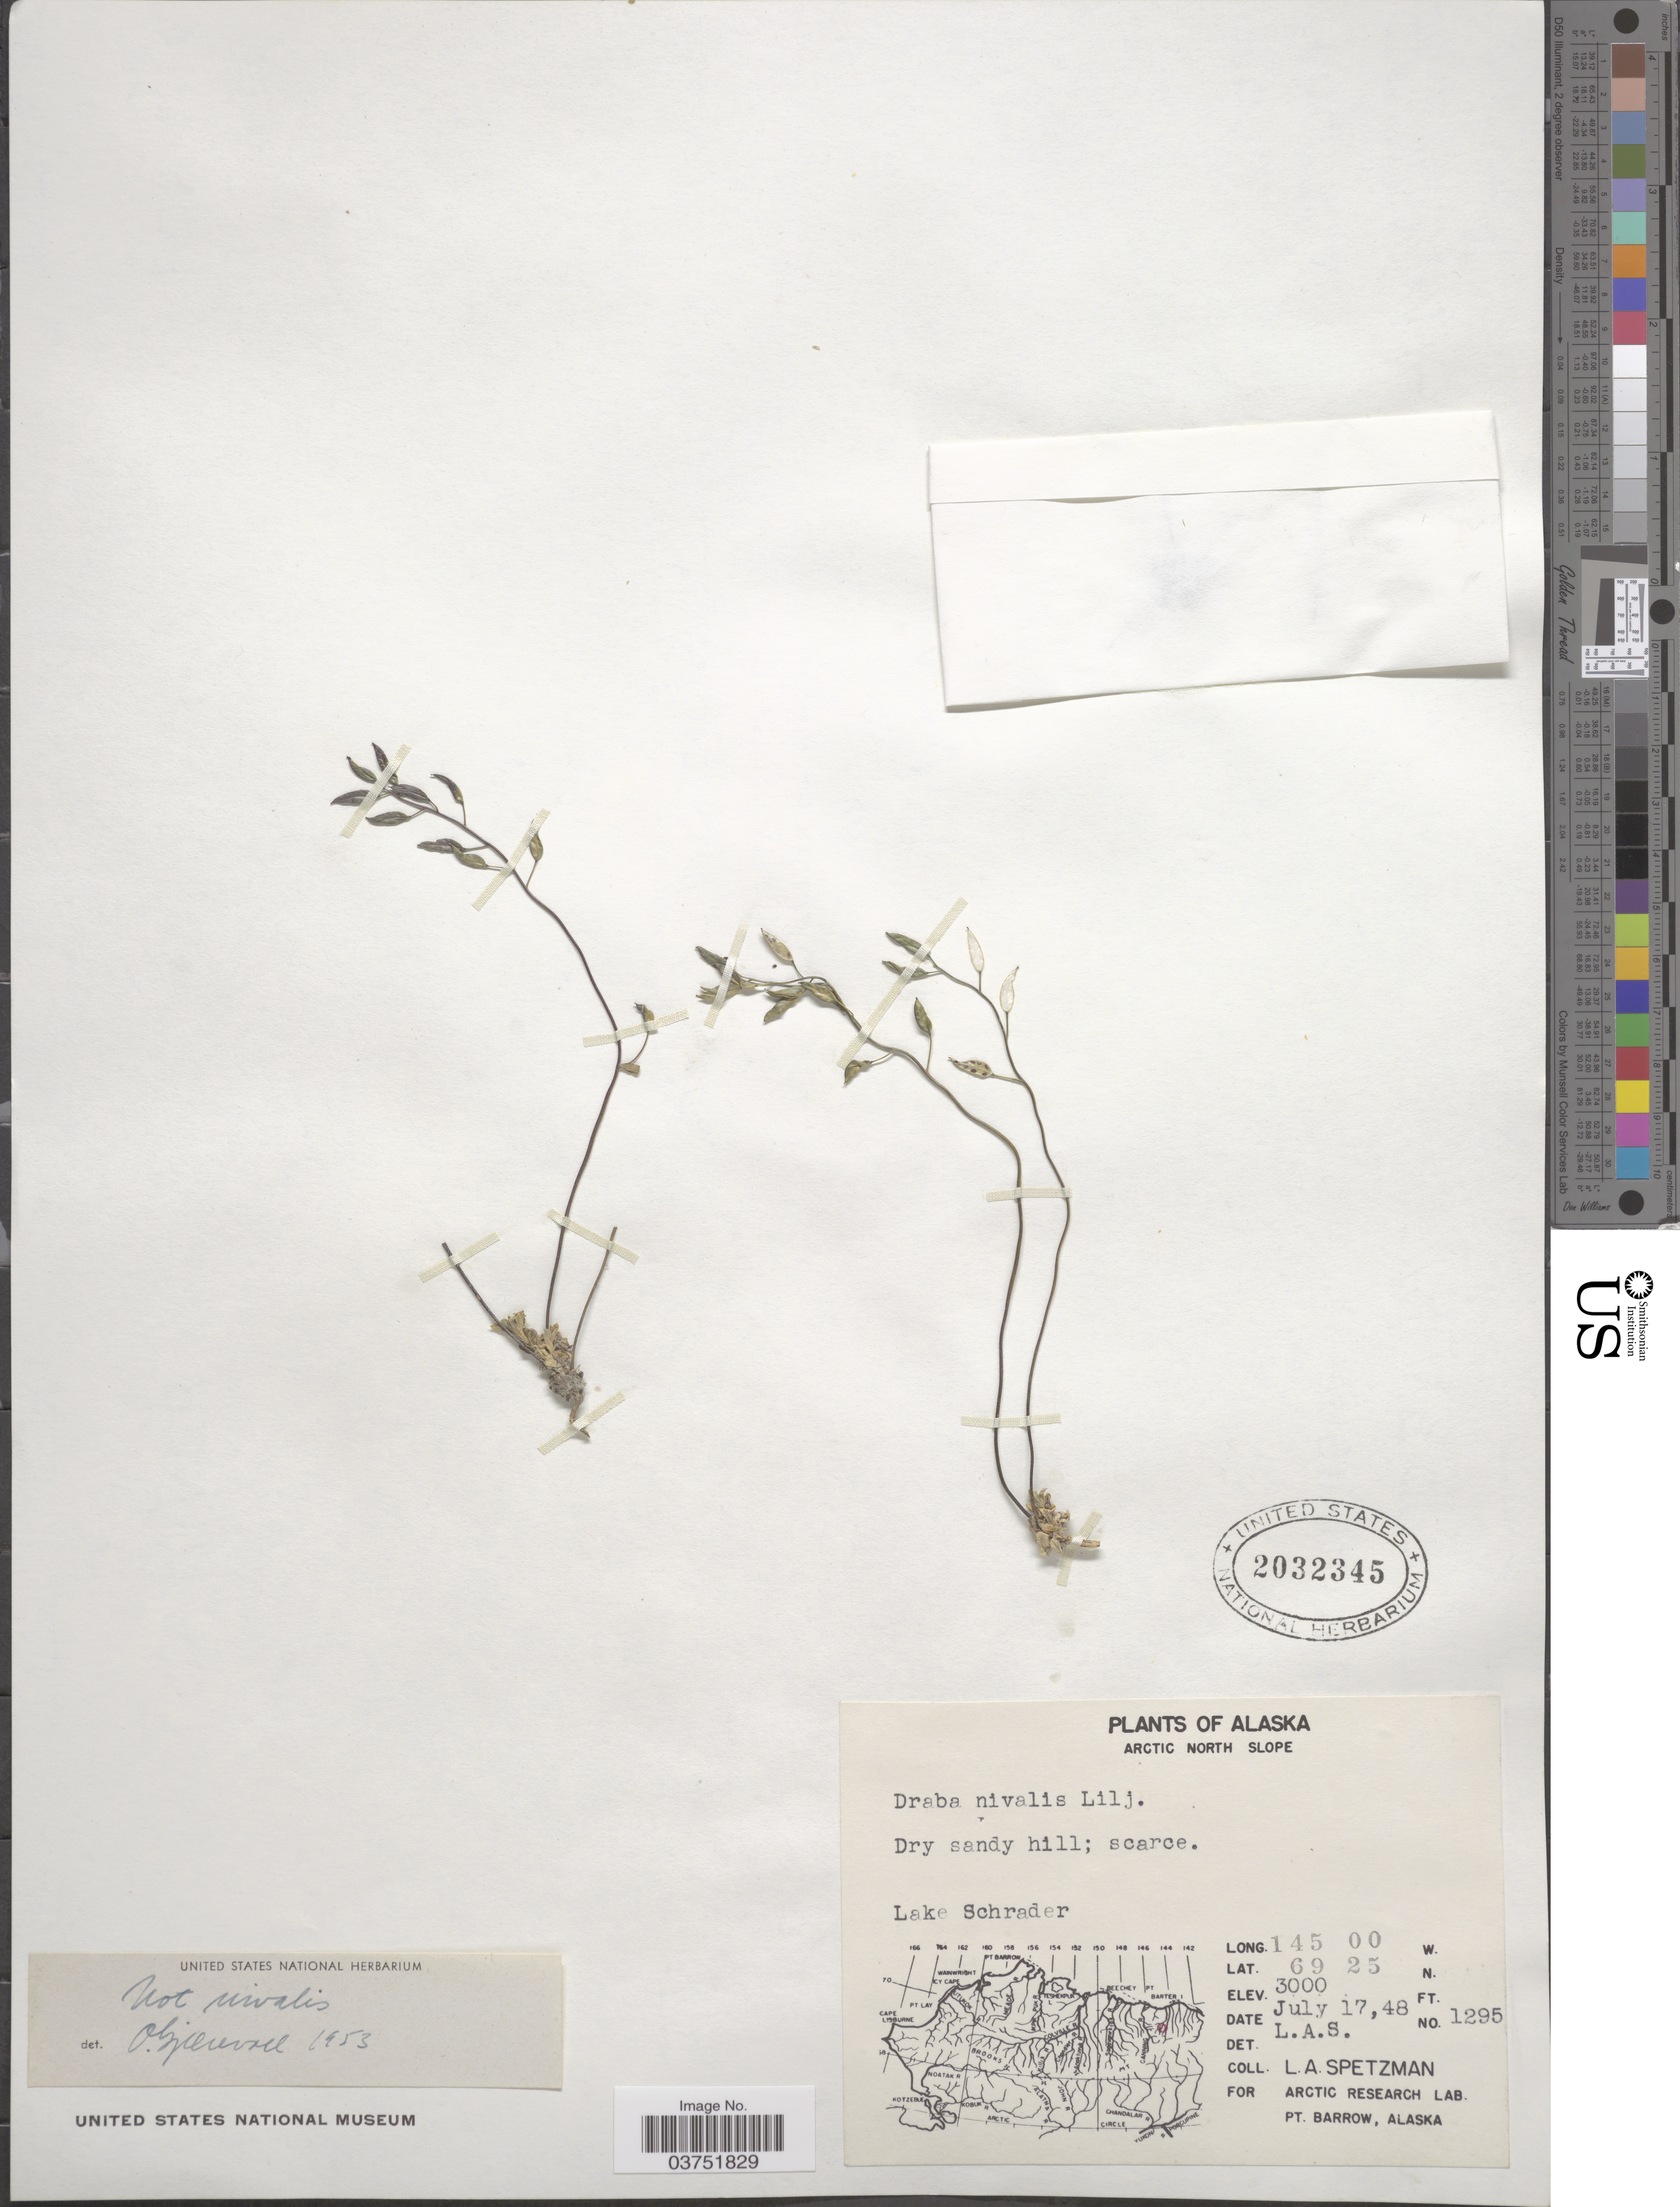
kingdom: Plantae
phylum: Tracheophyta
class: Magnoliopsida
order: Brassicales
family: Brassicaceae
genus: Draba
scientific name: Draba nivalis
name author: Lilj.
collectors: L. Spetzman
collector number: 1295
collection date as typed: Transcribed d/m/y: 17/7/48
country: United States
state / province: Alaska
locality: Arctic North Slope. Lake Schrader.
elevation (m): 914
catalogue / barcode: US 2032345